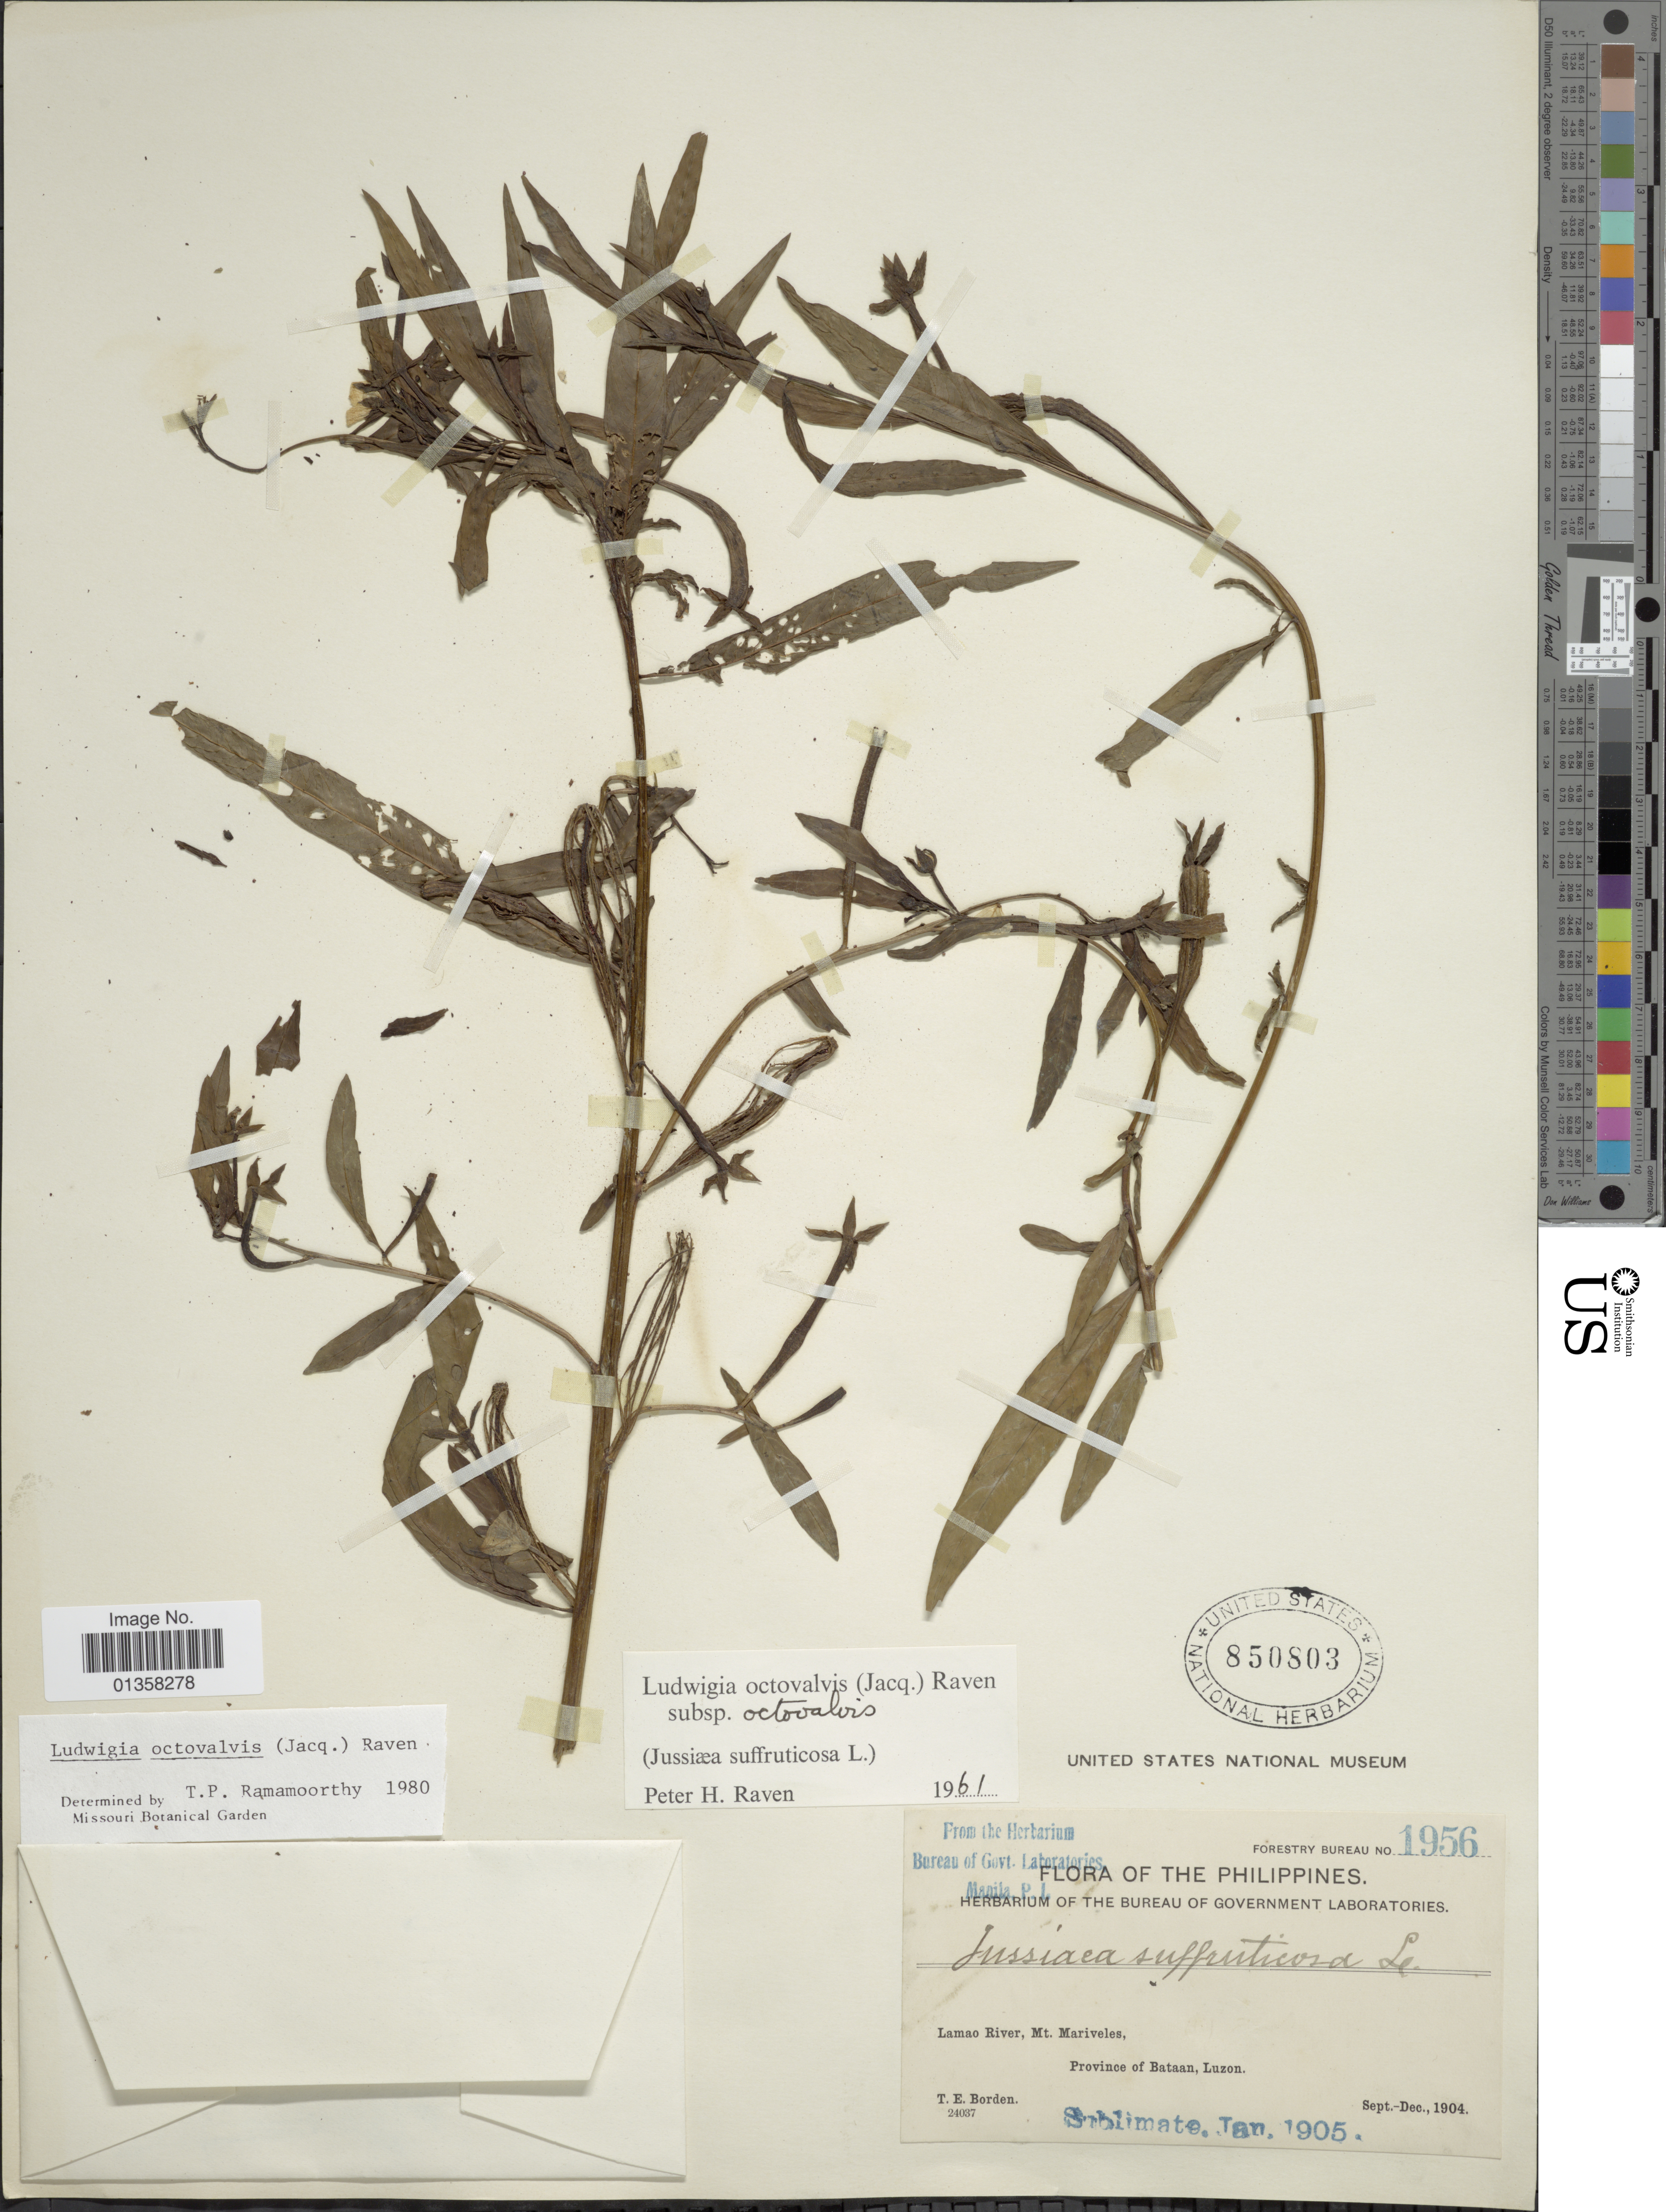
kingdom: Plantae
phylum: Tracheophyta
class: Magnoliopsida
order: Myrtales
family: Onagraceae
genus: Ludwigia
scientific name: Ludwigia octovalvis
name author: (Jacq.) P.H. Raven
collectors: T. E. Borden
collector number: Forestry Bureau 1956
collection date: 1904-09/1904-12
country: Philippines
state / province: Central Luzon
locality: Lamao River, Mt. Mariveles, Province of Bataan, Luzon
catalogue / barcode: US 850803